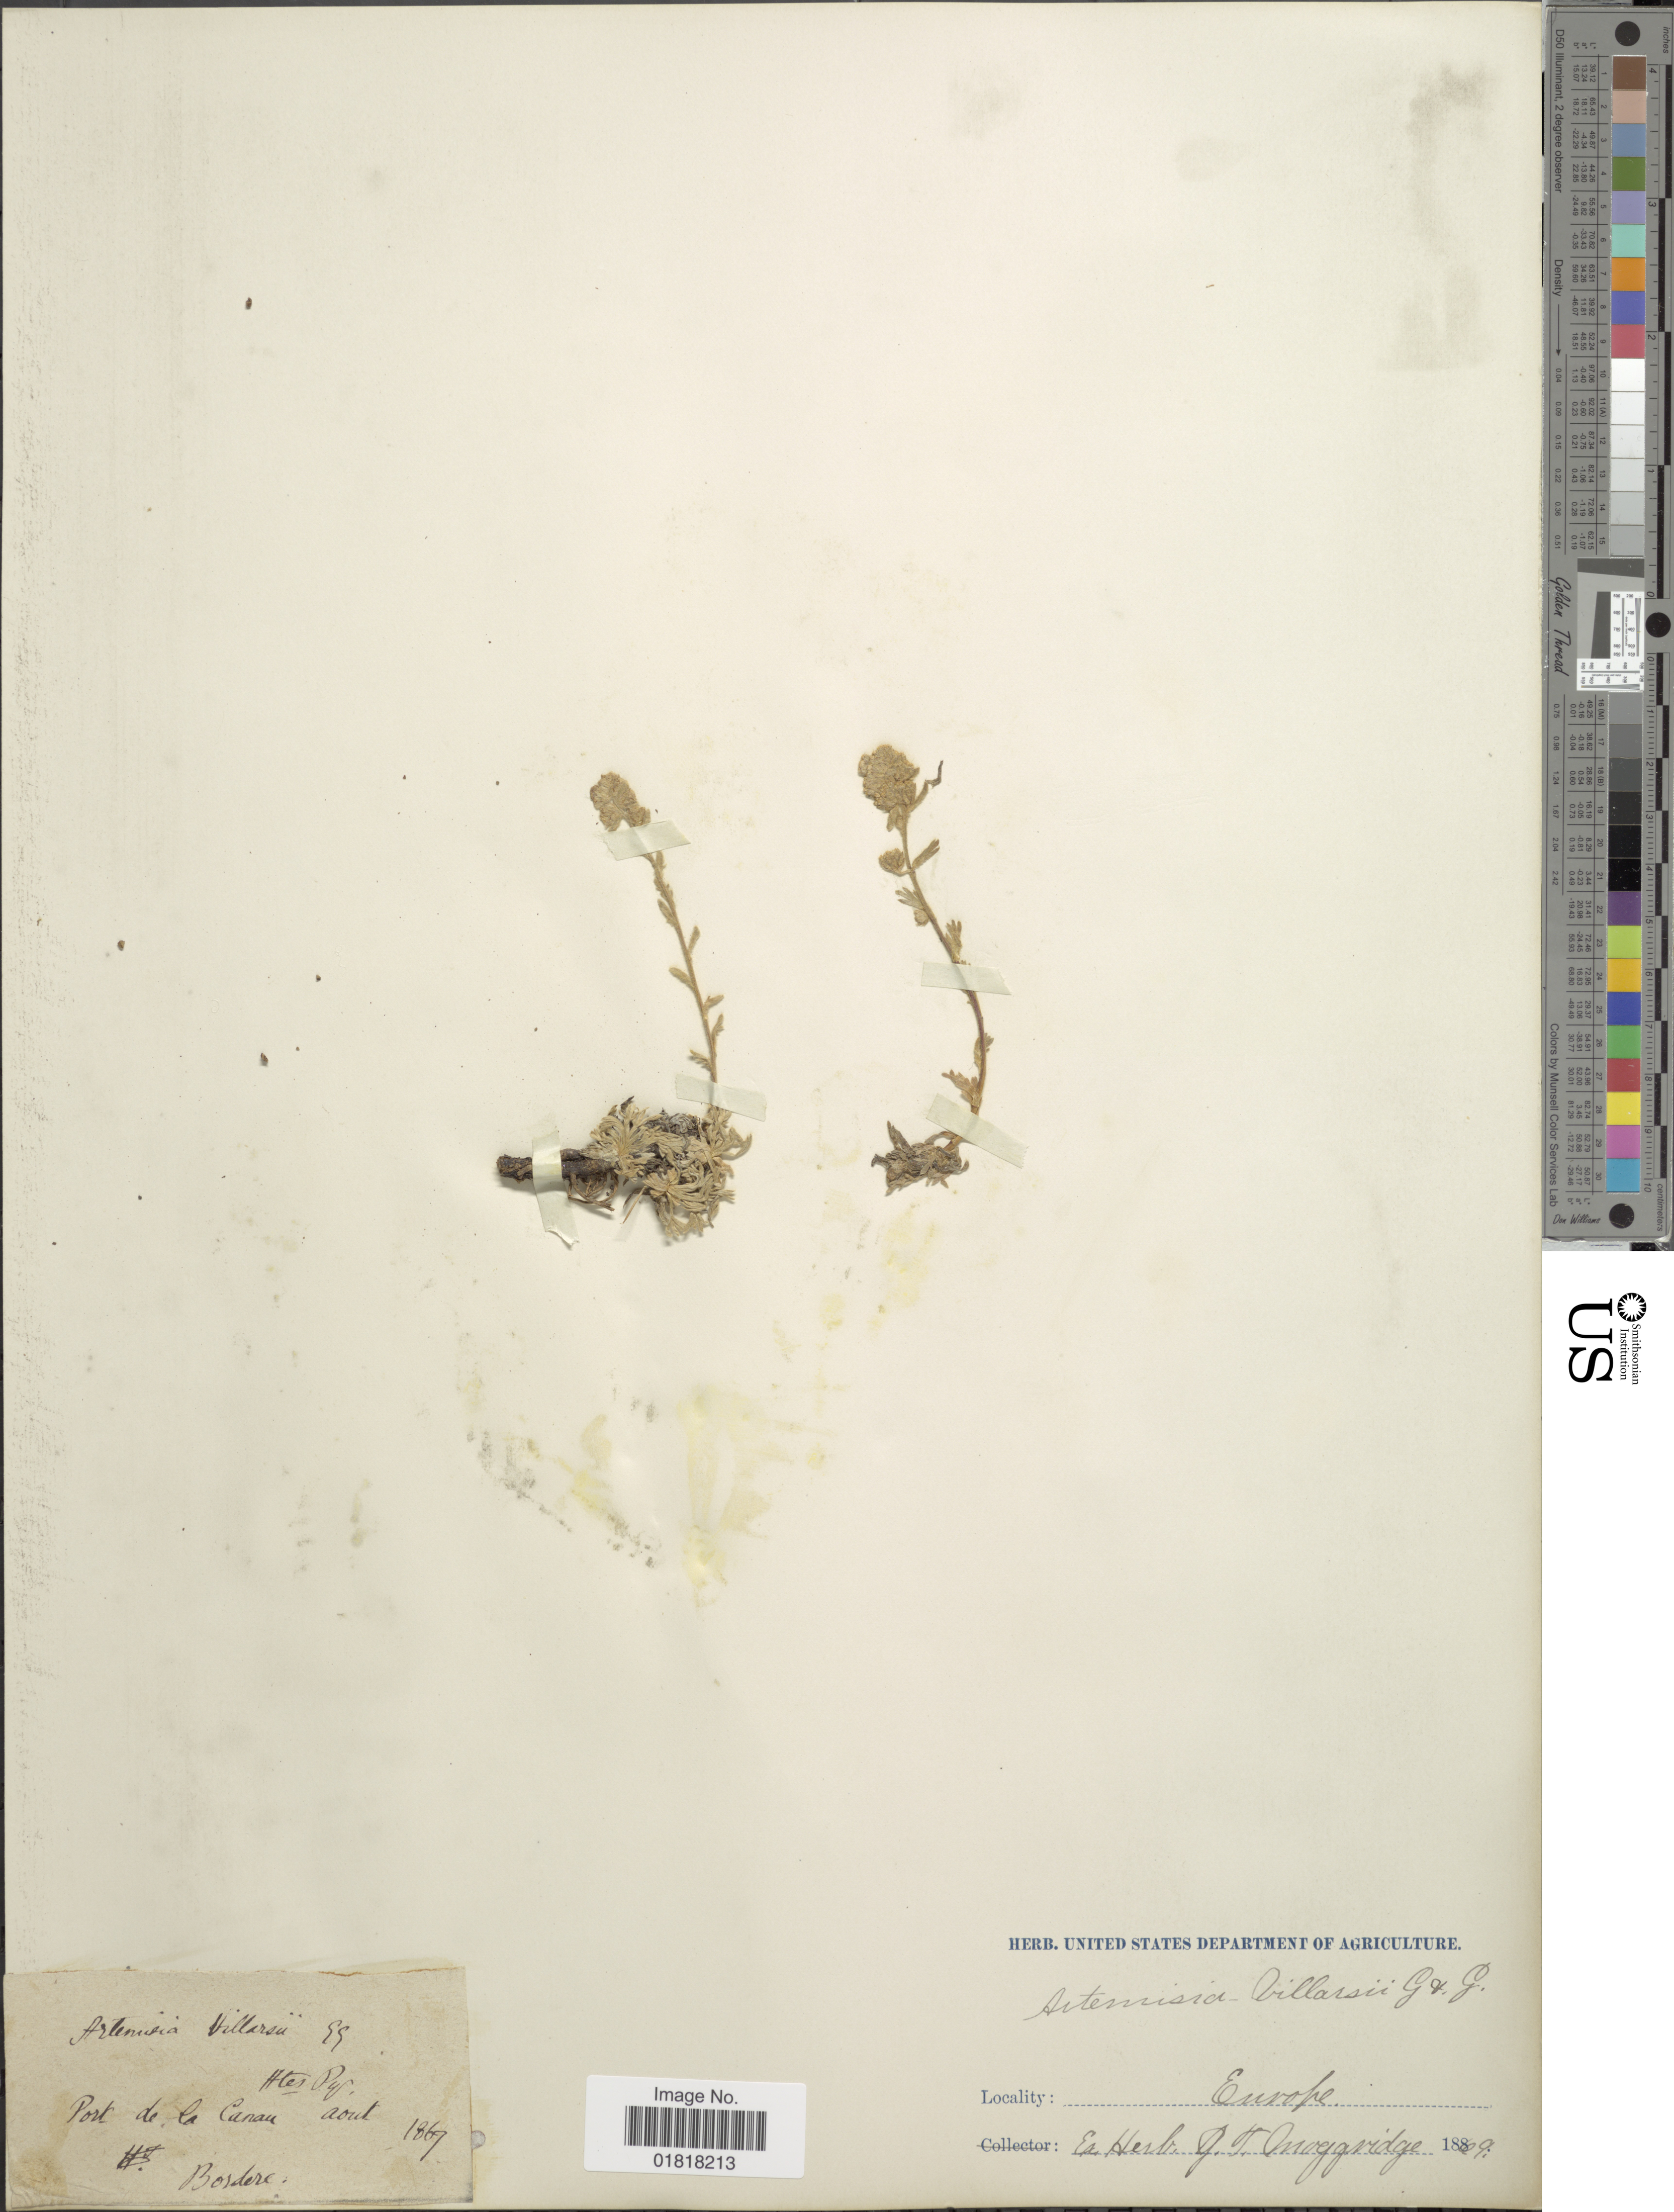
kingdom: Plantae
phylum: Tracheophyta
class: Magnoliopsida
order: Asterales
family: Asteraceae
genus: Artemisia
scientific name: Artemisia villarsii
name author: Gren. & Godr.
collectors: -. Bordere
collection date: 1869-08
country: France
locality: Port de la Canau, htes Pyr.